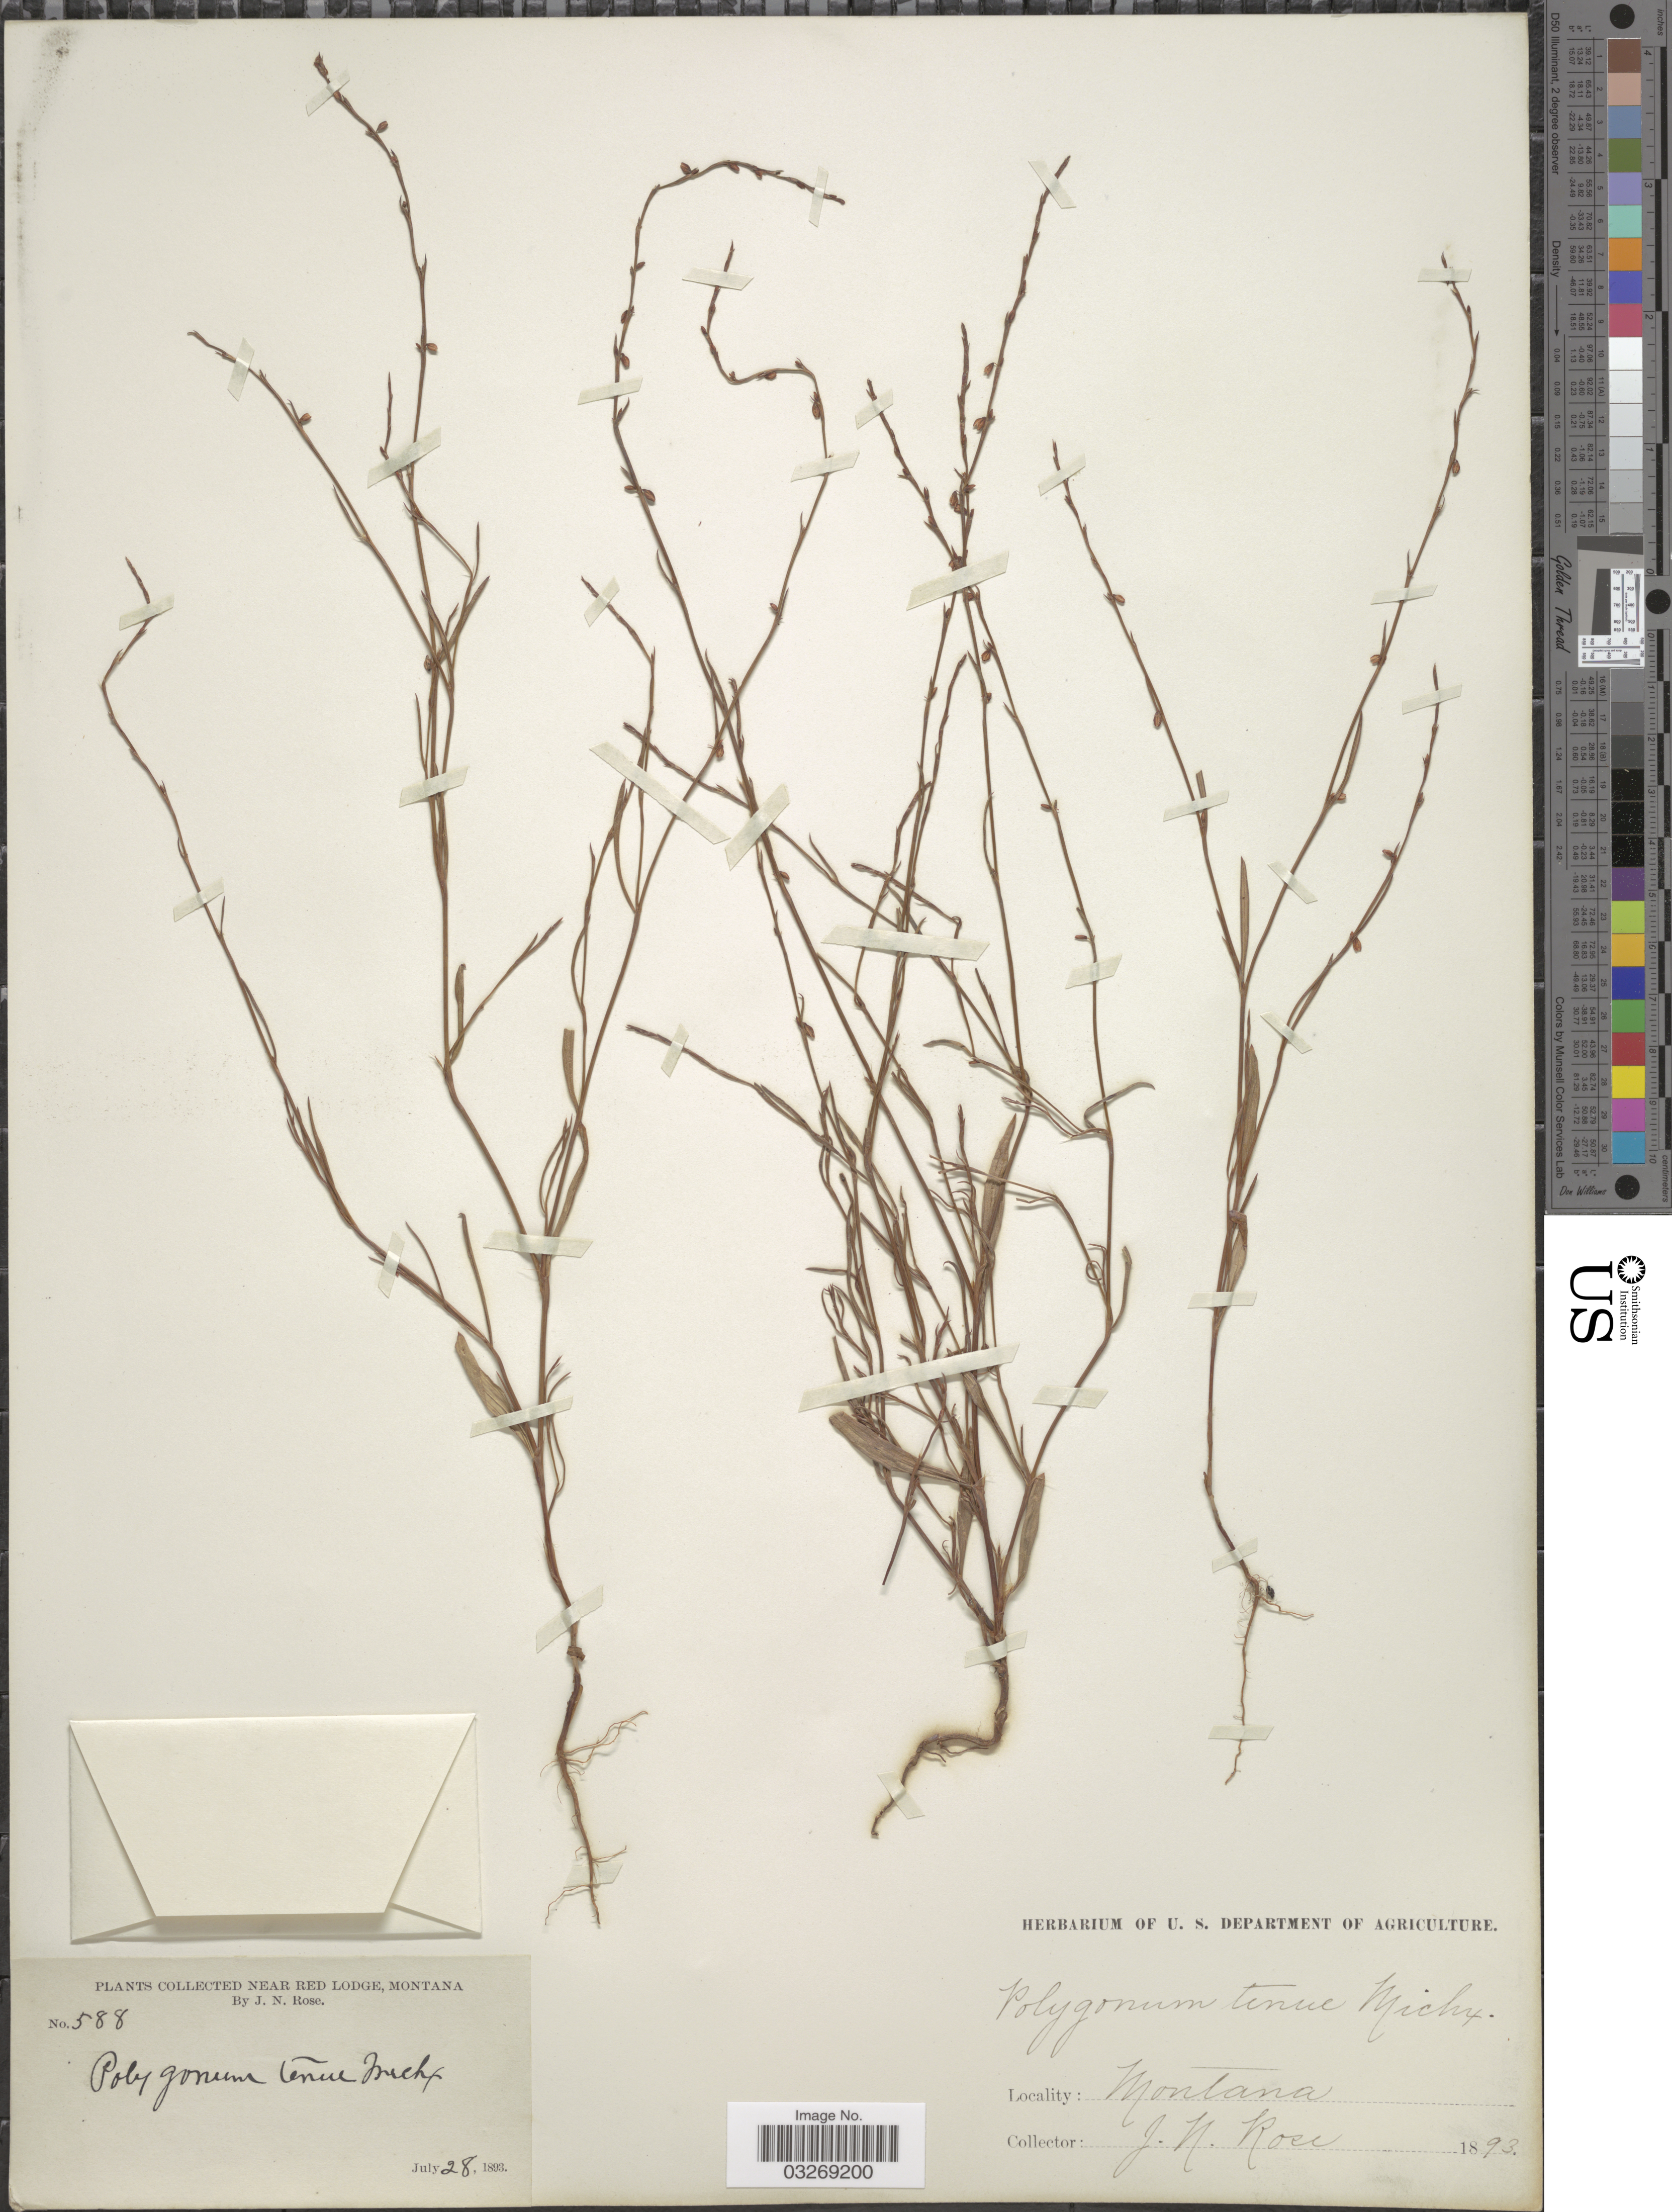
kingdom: Plantae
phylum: Tracheophyta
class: Magnoliopsida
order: Caryophyllales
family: Polygonaceae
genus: Polygonum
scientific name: Polygonum douglasii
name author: Greene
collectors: J. N. Rose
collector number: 588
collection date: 1893-07-28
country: United States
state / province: Montana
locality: Near red Lodge.